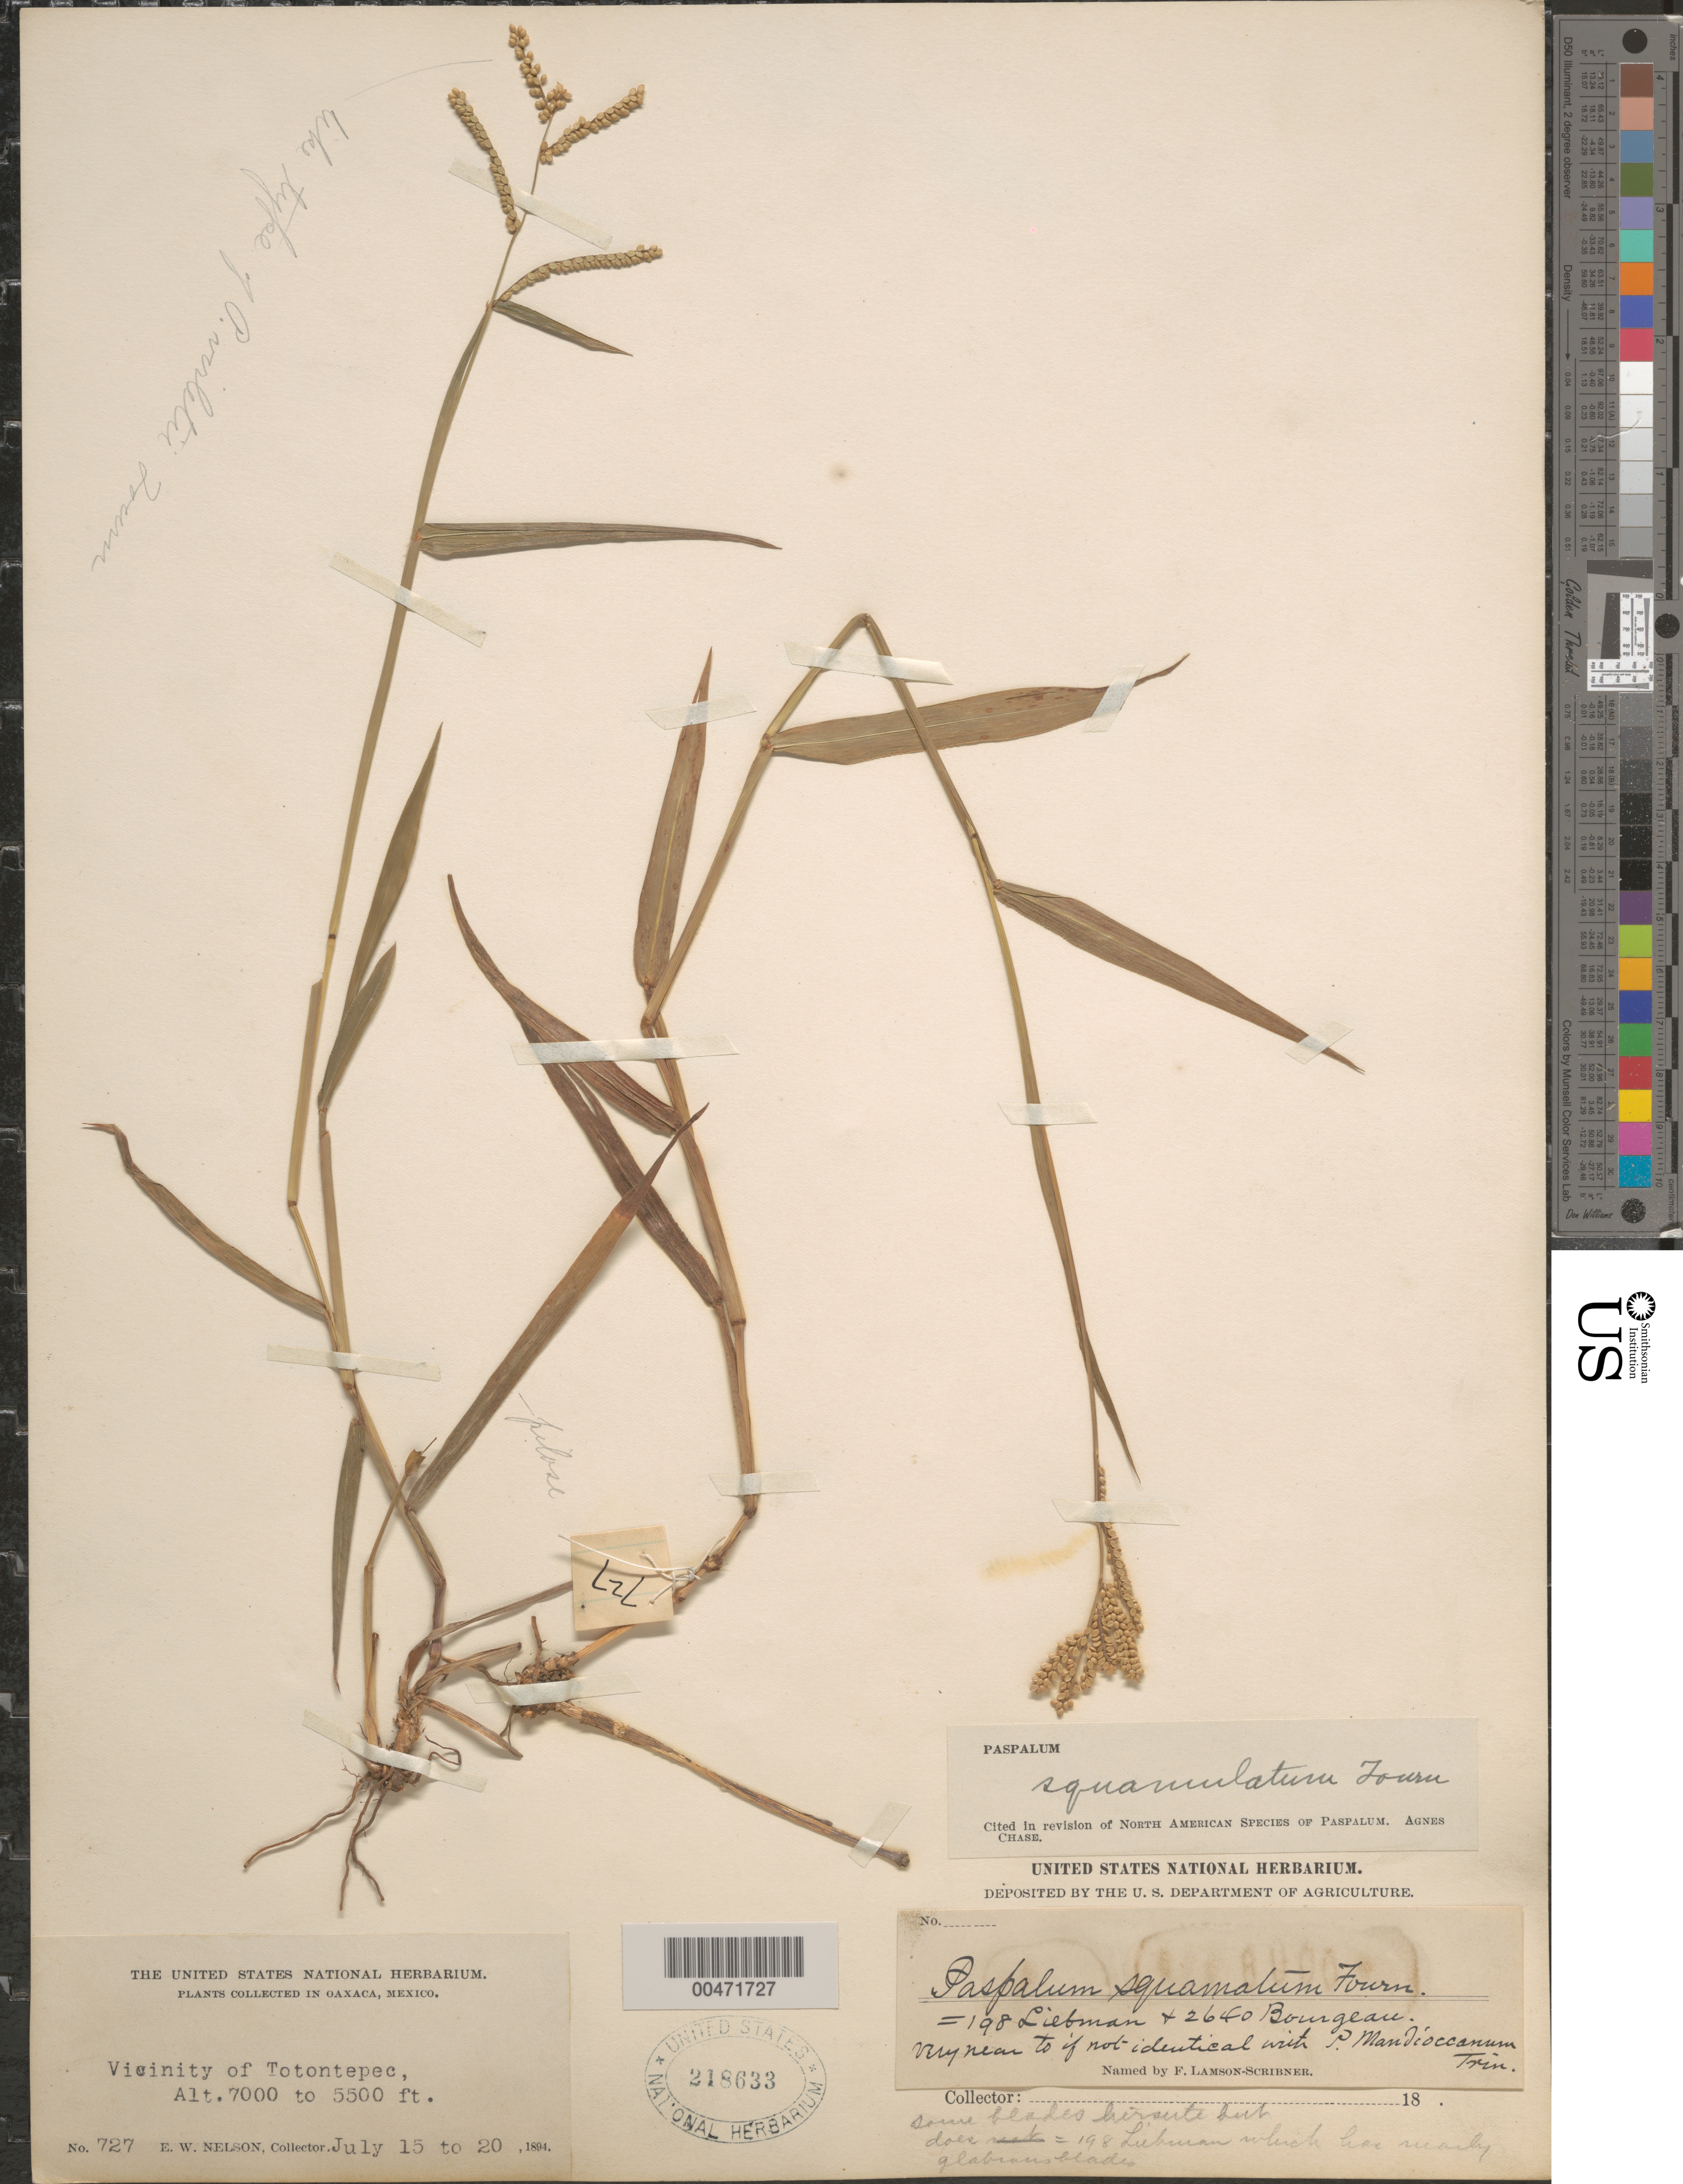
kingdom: Plantae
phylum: Tracheophyta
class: Liliopsida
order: Poales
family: Poaceae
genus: Paspalum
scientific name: Paspalum squamulatum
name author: E. Fourn.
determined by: Chase, [M.] Agnes, (US)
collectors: E. W. Nelson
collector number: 727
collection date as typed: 15 Jul 1894 to 20 Jul 1894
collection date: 1894-07-15/1894-07-20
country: Mexico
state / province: Oaxaca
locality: Vicinity of Totontepec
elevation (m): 1676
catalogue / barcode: US 218633